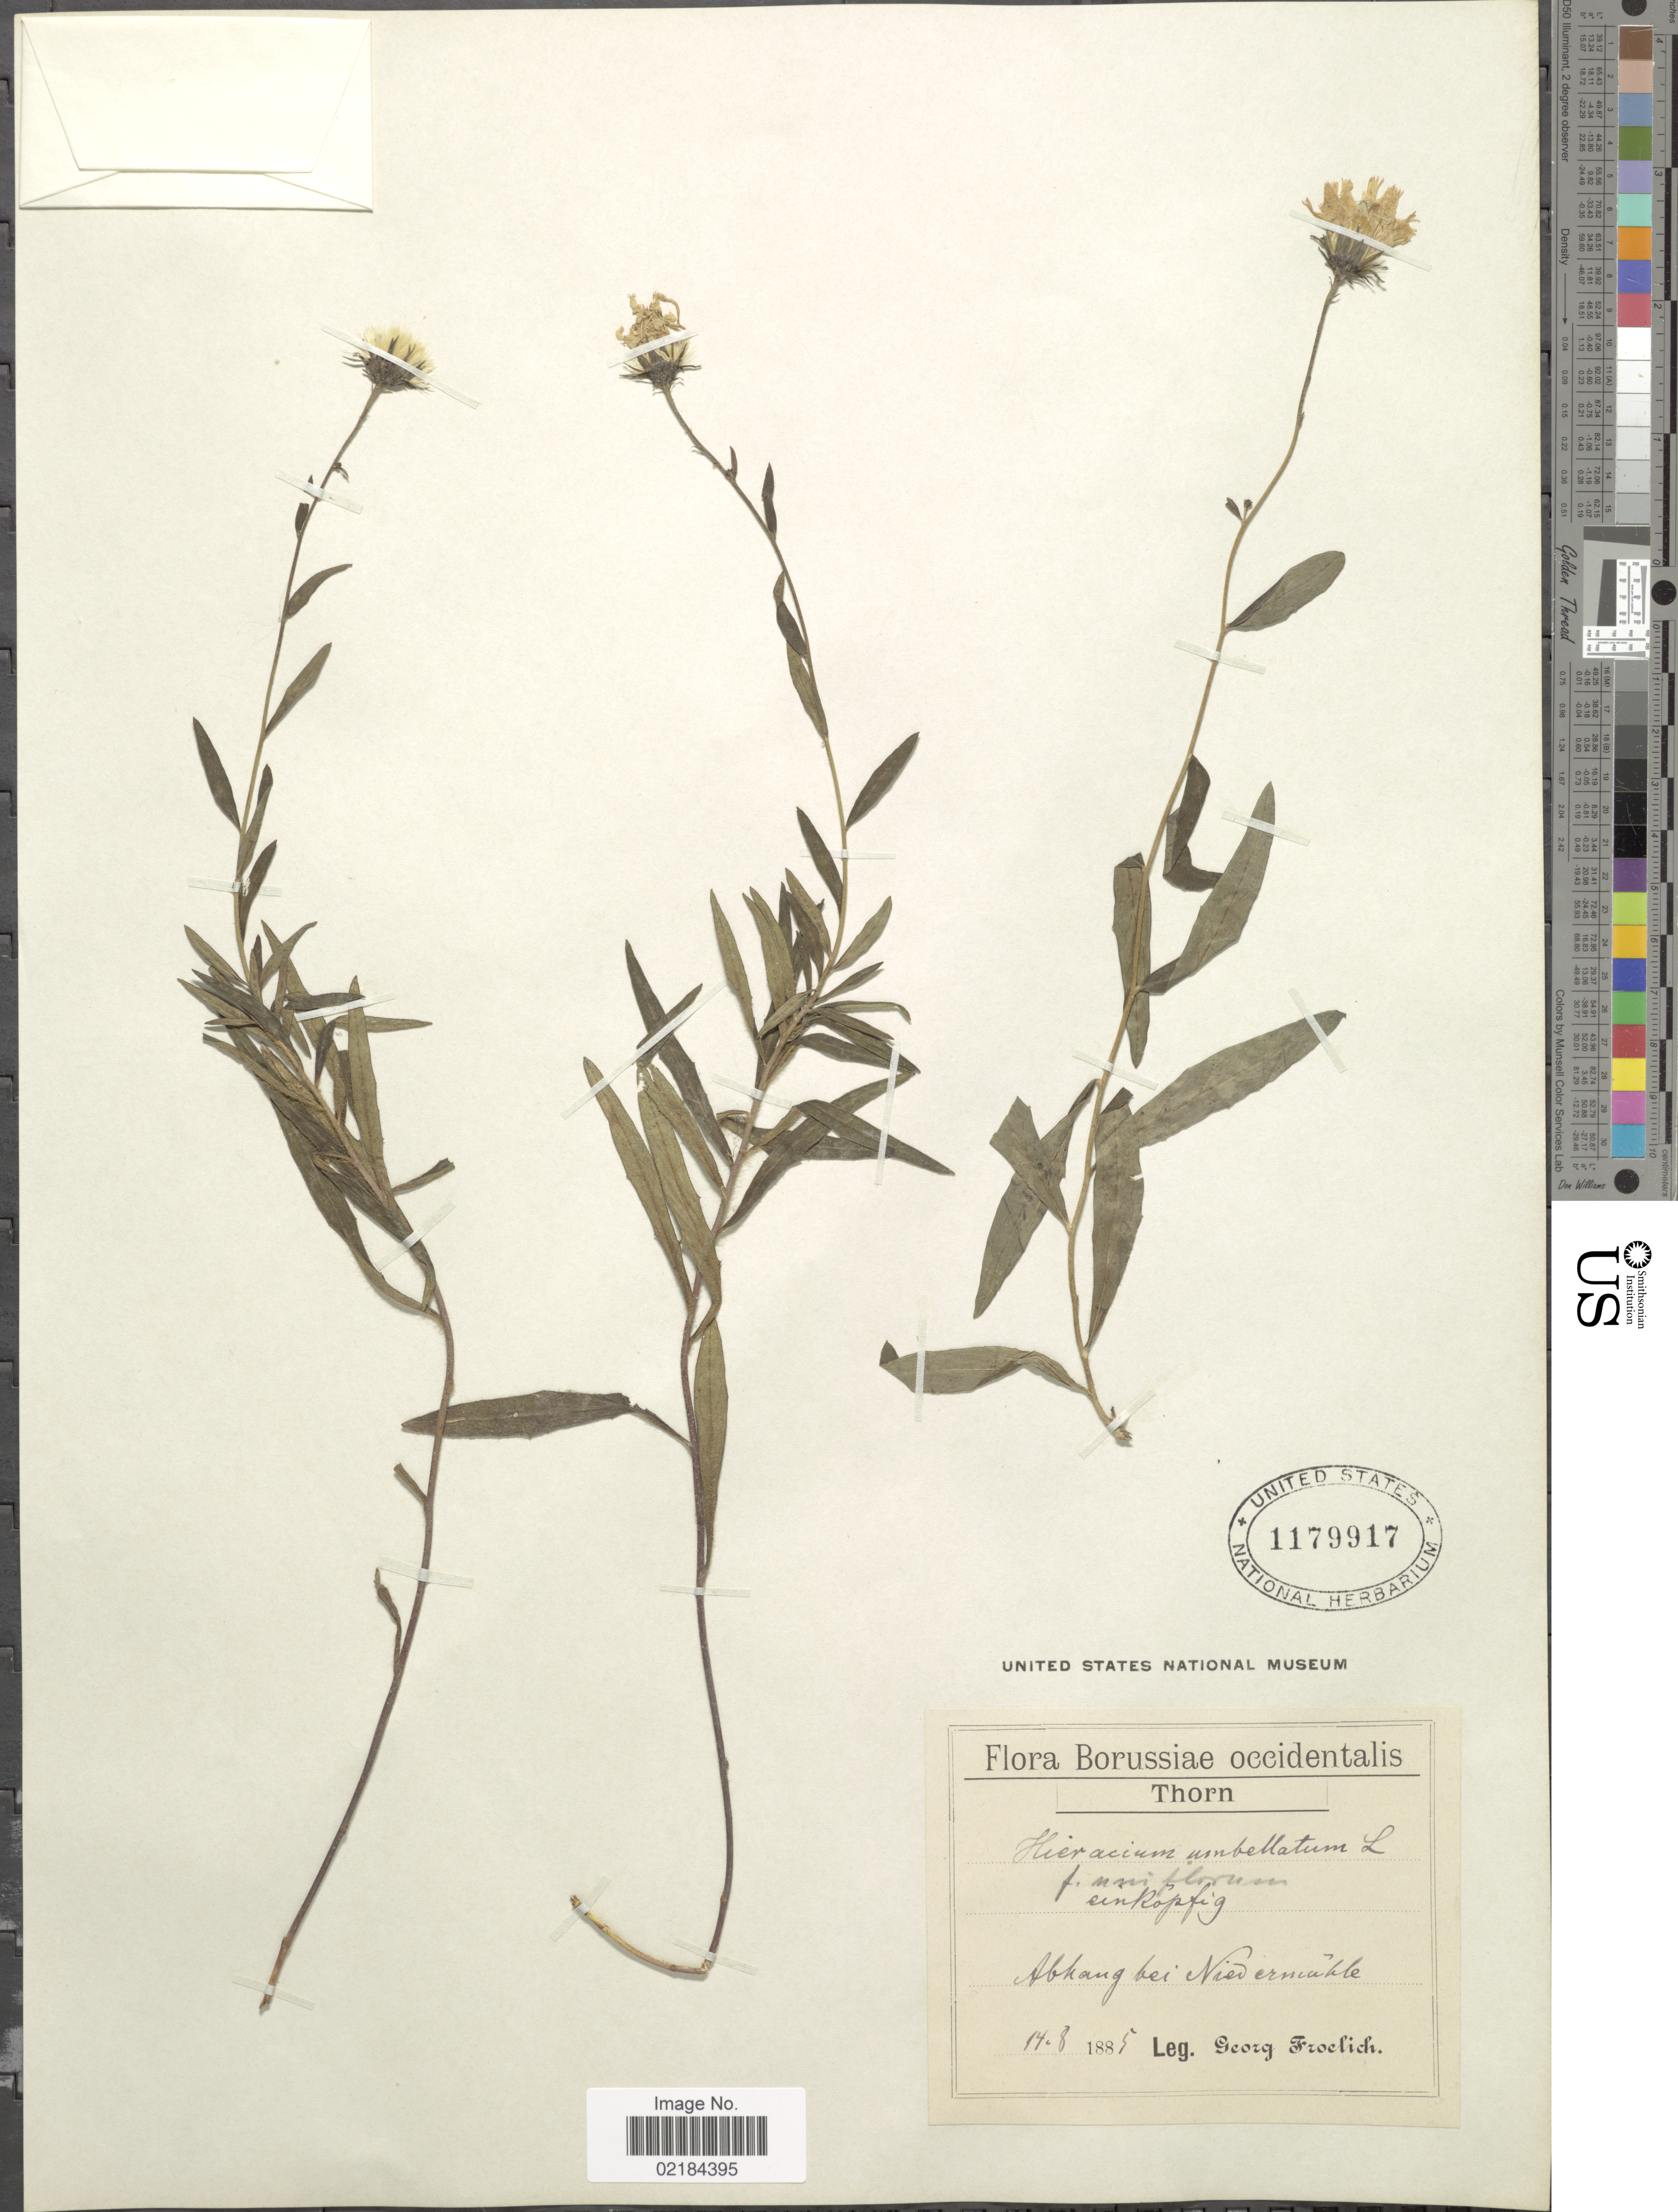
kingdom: Plantae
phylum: Tracheophyta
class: Magnoliopsida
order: Asterales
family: Asteraceae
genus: Hieracium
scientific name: Hieracium umbellatum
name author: L.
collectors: G. Froelich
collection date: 1885-08-14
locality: Borussiae occidentalis. Thorn. Abkang bei Nievermiackle [interpreted]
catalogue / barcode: US 1179917